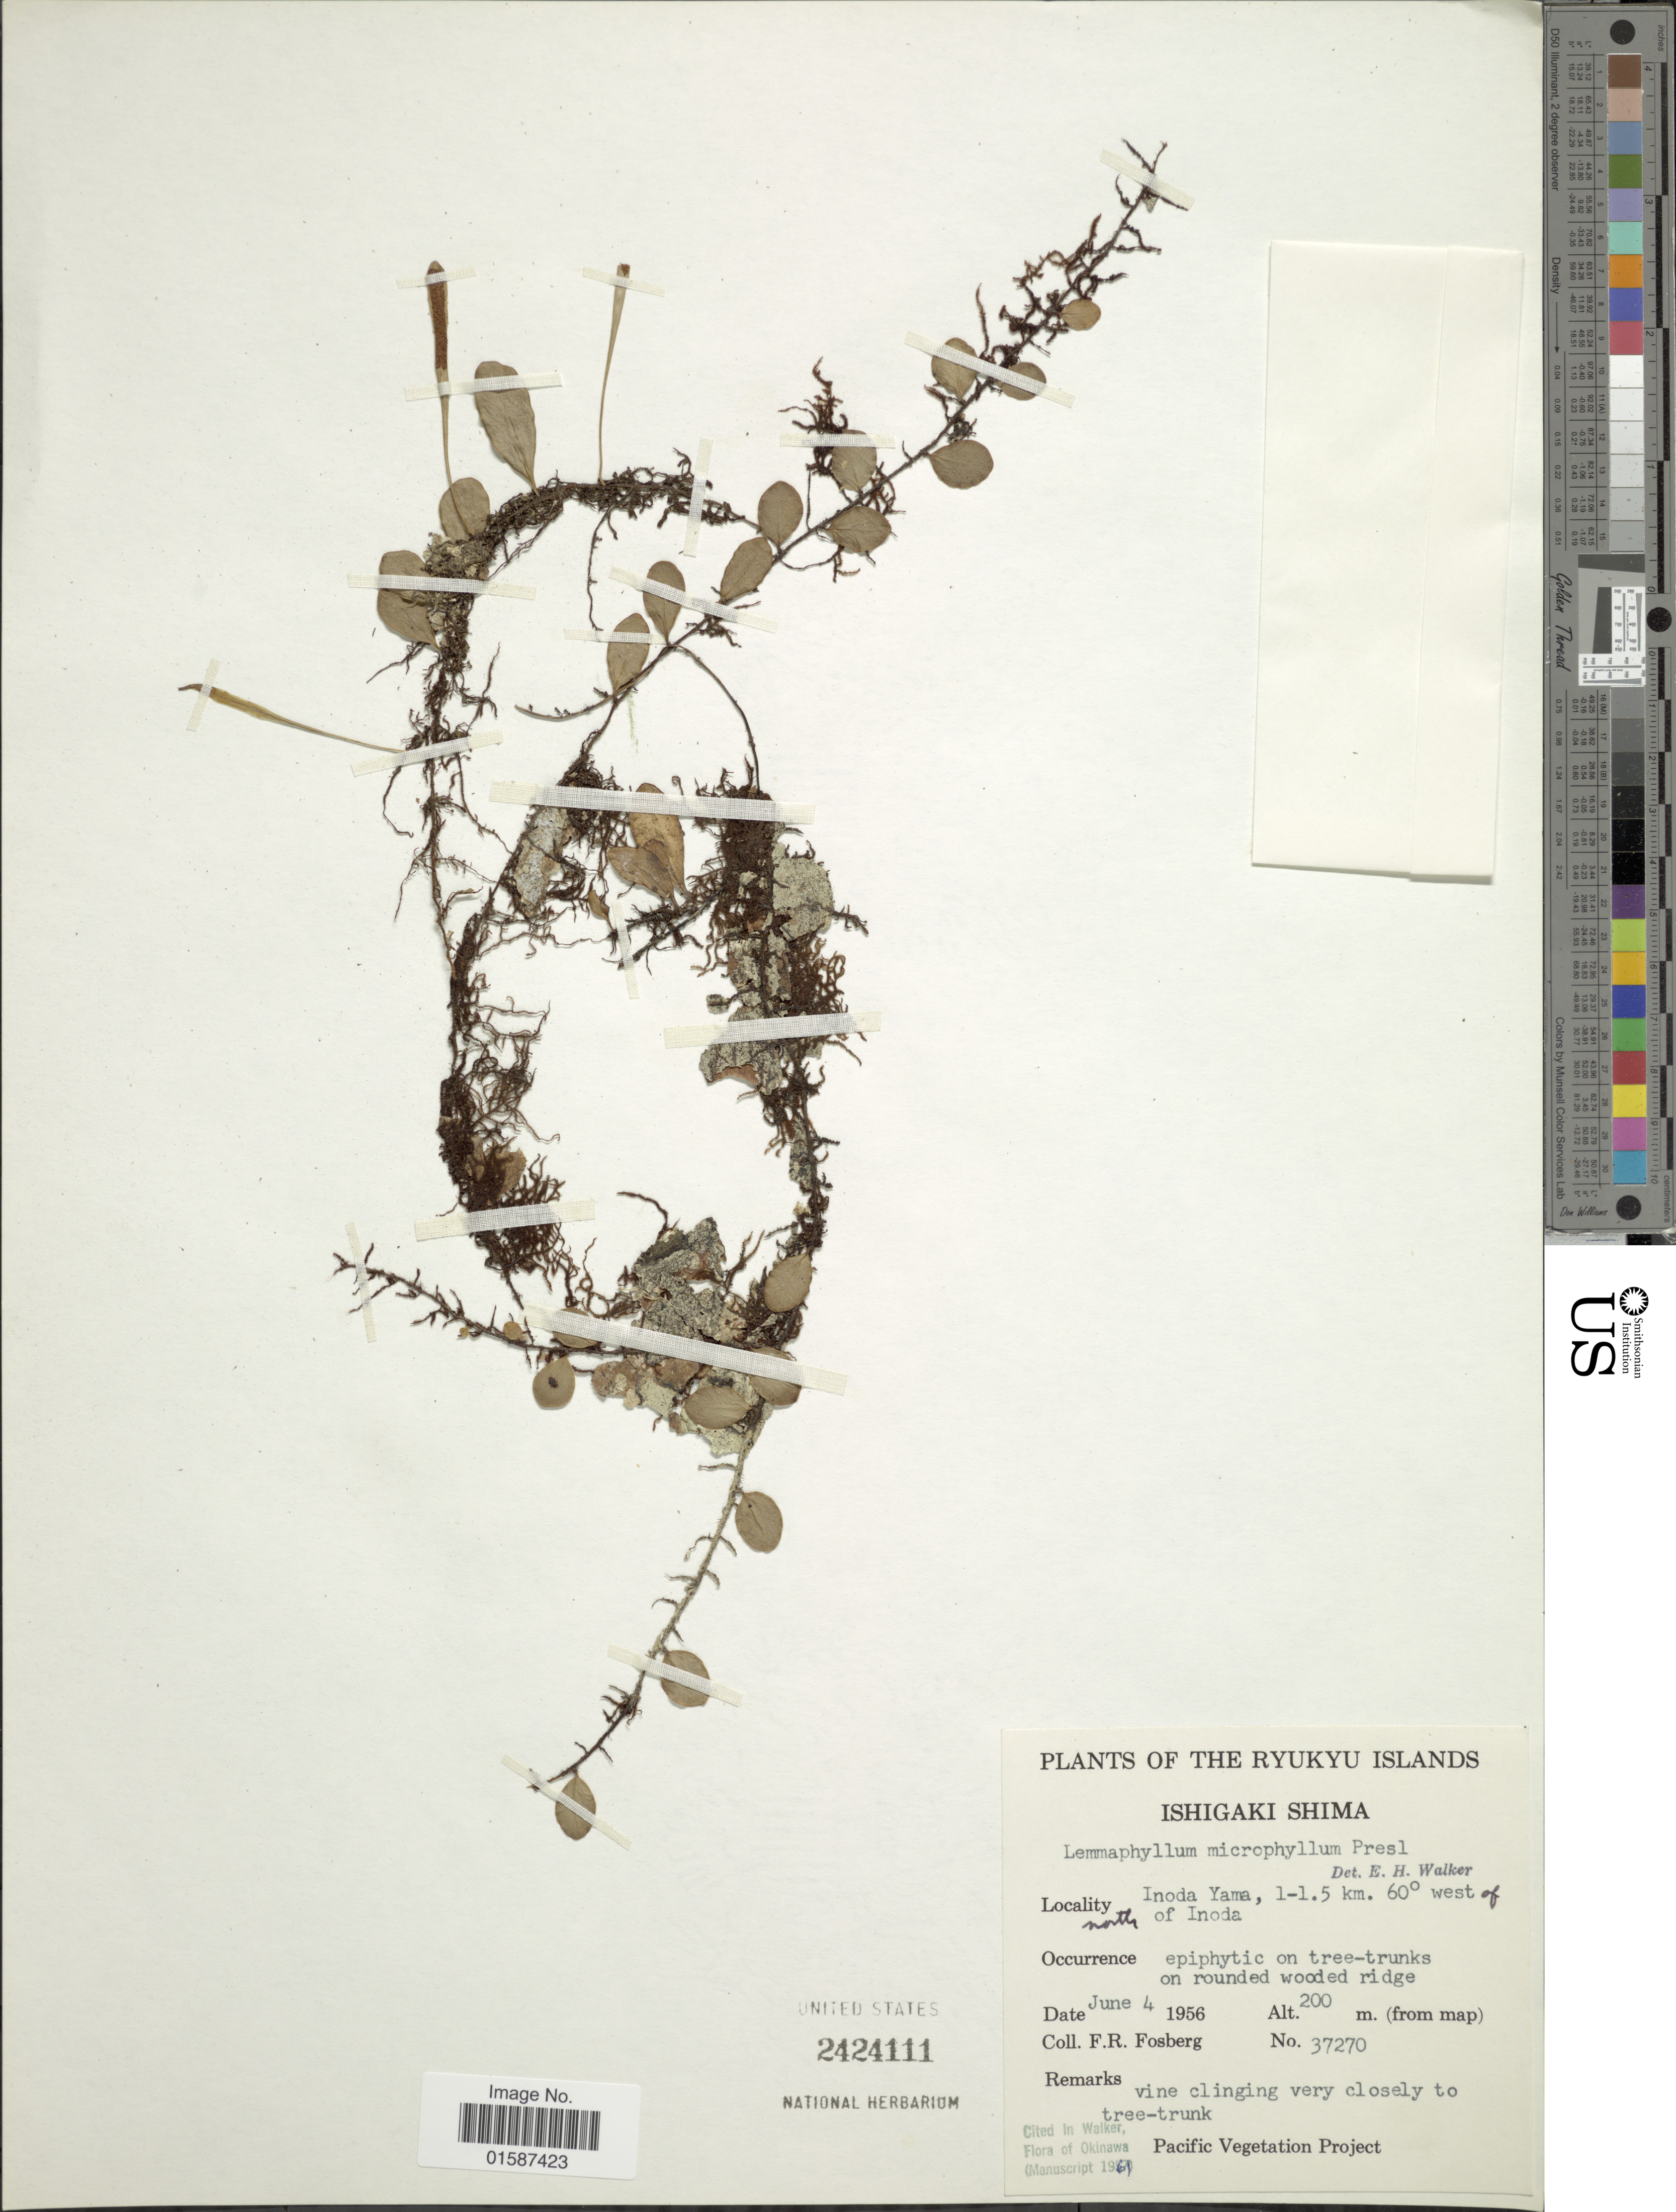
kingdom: Plantae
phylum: Tracheophyta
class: Polypodiopsida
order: Polypodiales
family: Polypodiaceae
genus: Lemmaphyllum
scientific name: Lemmaphyllum microphyllum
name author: C. Presl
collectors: F. R. Fosberg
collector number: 37270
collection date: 1956-06-04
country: Japan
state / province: Okinawa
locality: Ryukyu Islands, Ishigaki shima, Inoda Yama, 1-1.5 km. 60 degrees west of north of Inoda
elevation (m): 200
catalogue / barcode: US 2424111